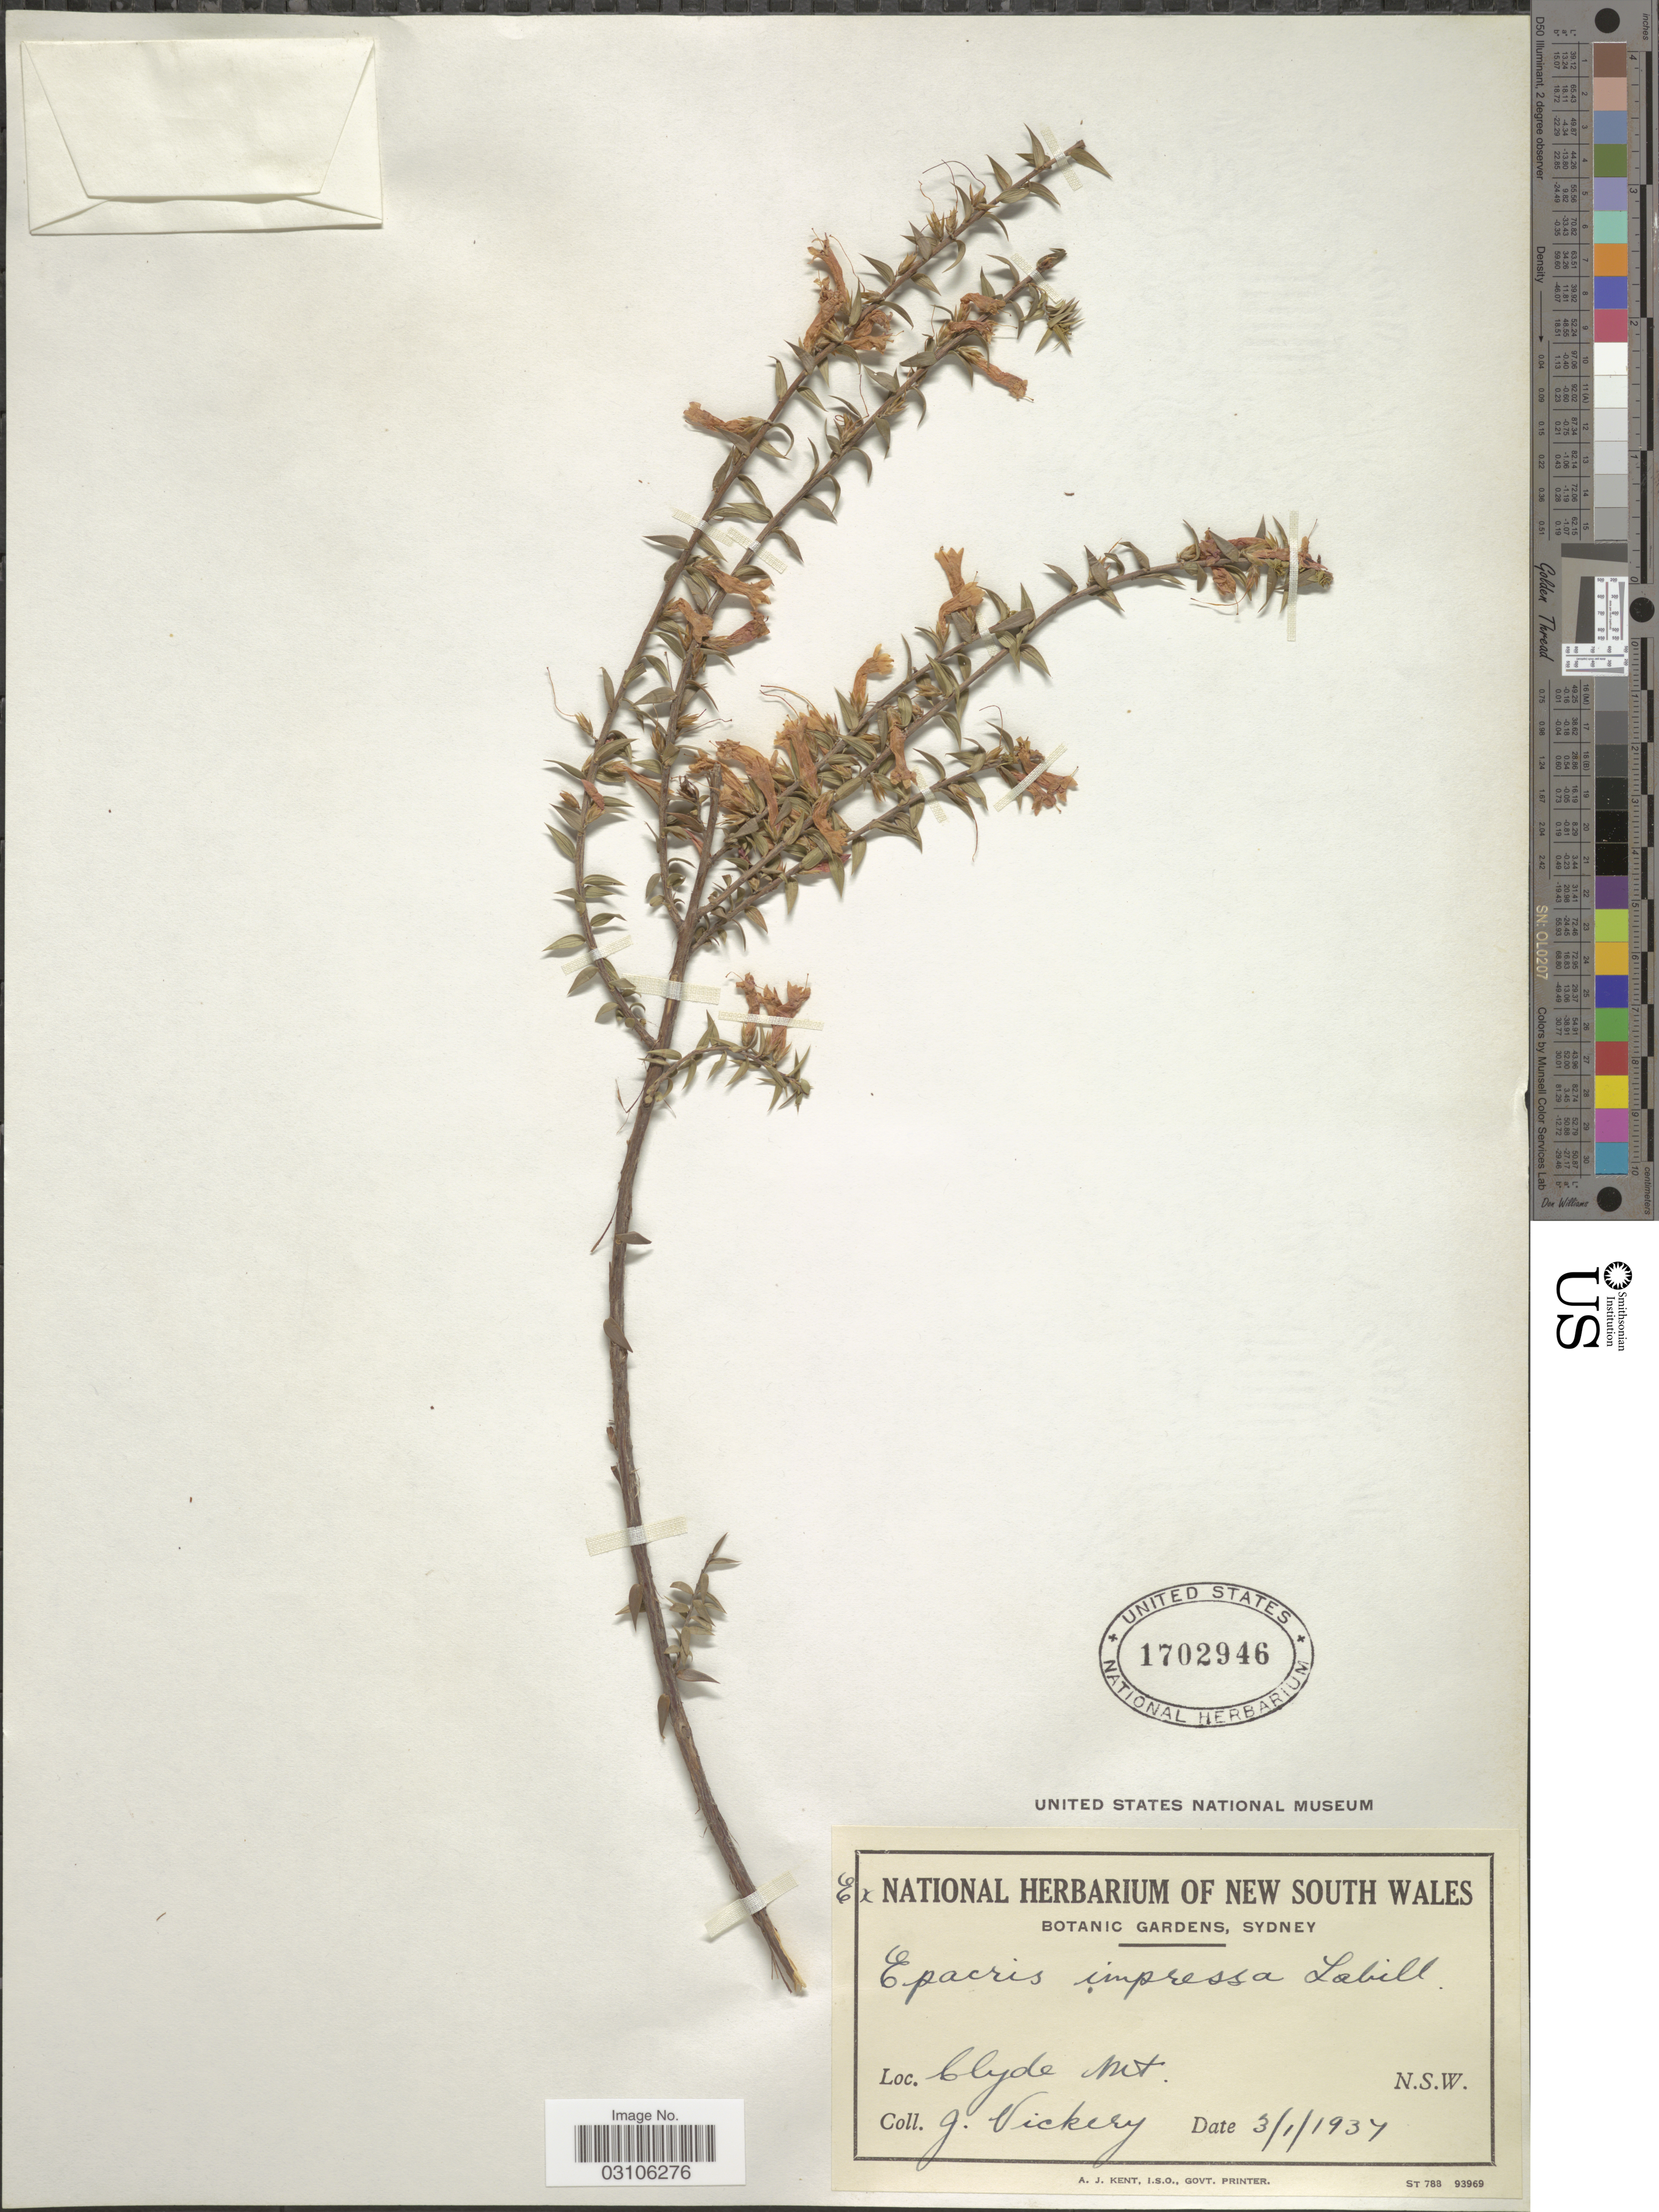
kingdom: Plantae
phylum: Tracheophyta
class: Magnoliopsida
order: Ericales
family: Ericaceae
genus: Epacris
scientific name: Epacris impressa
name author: Labill.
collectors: J. Vickery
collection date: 1937-01-03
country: Australia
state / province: New South Wales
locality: Clyde Mt.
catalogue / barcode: US 1702946